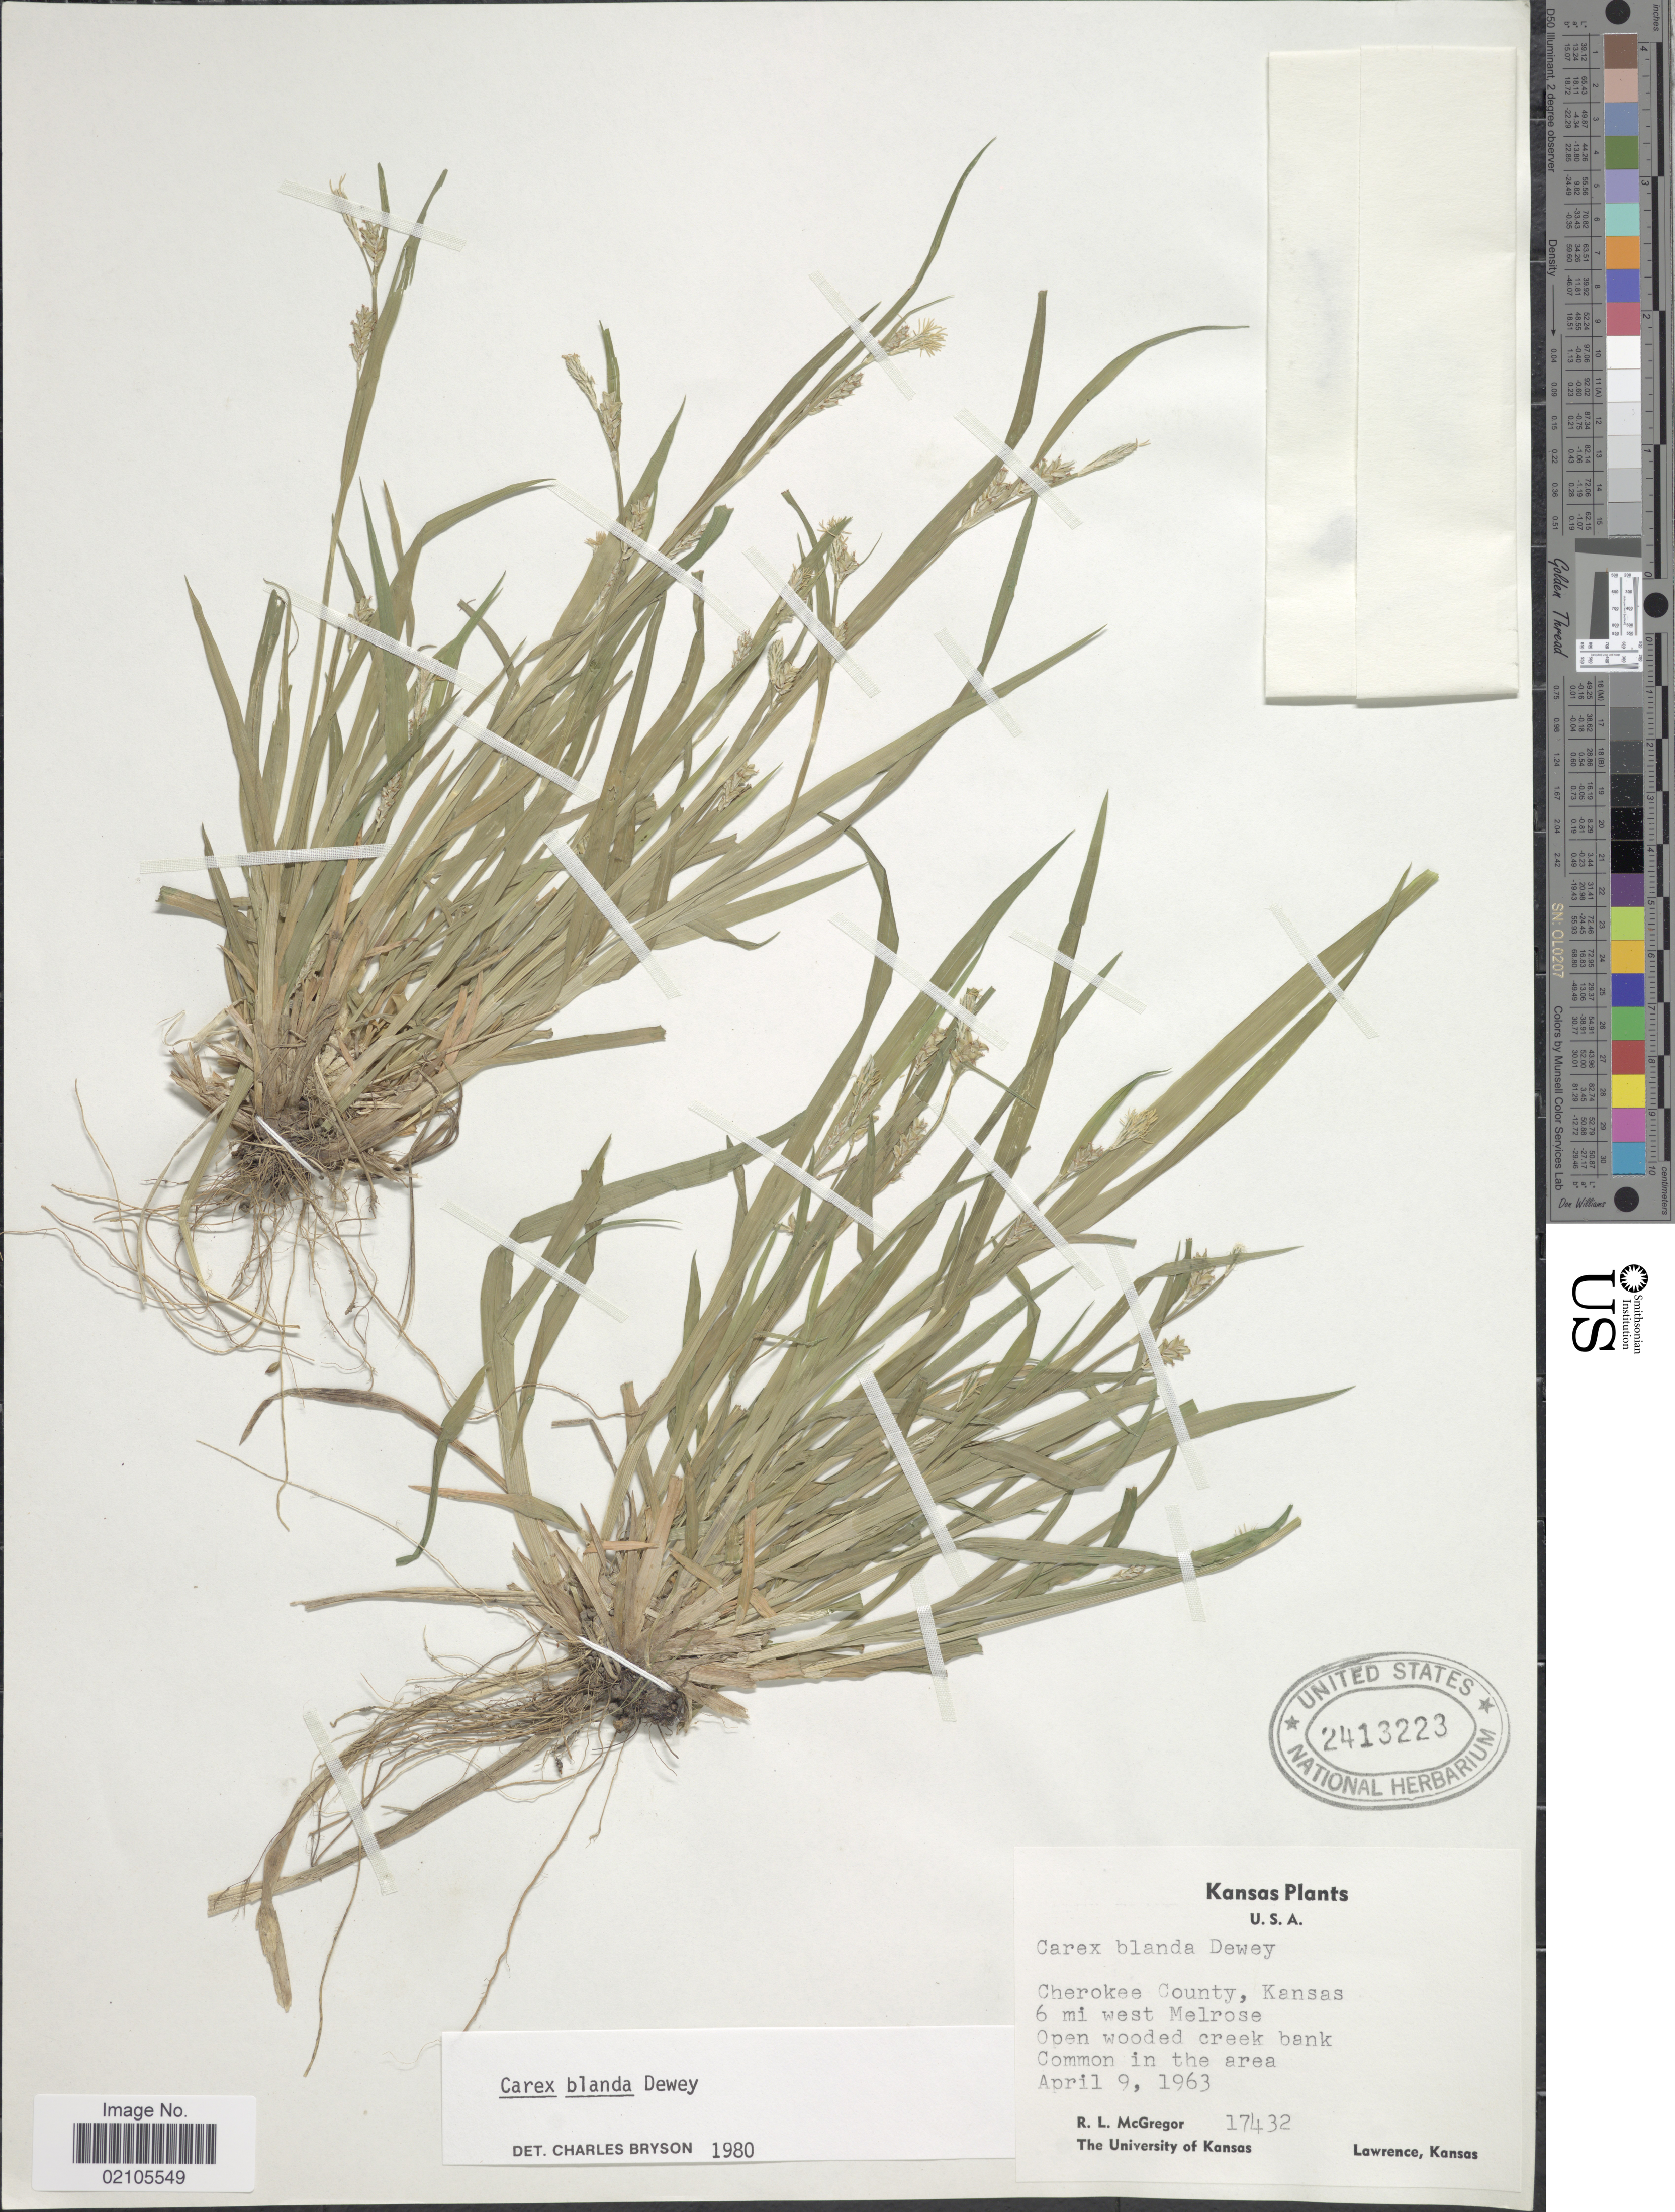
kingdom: Plantae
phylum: Tracheophyta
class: Liliopsida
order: Poales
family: Cyperaceae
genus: Carex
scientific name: Carex blanda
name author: Dewey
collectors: R. McGregor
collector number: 17432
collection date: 1963-04-09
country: United States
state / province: Kansas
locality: U.S.A. Cherokee County. 6 mi west Melrose. Open wooded creek bank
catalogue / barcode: US 2413223